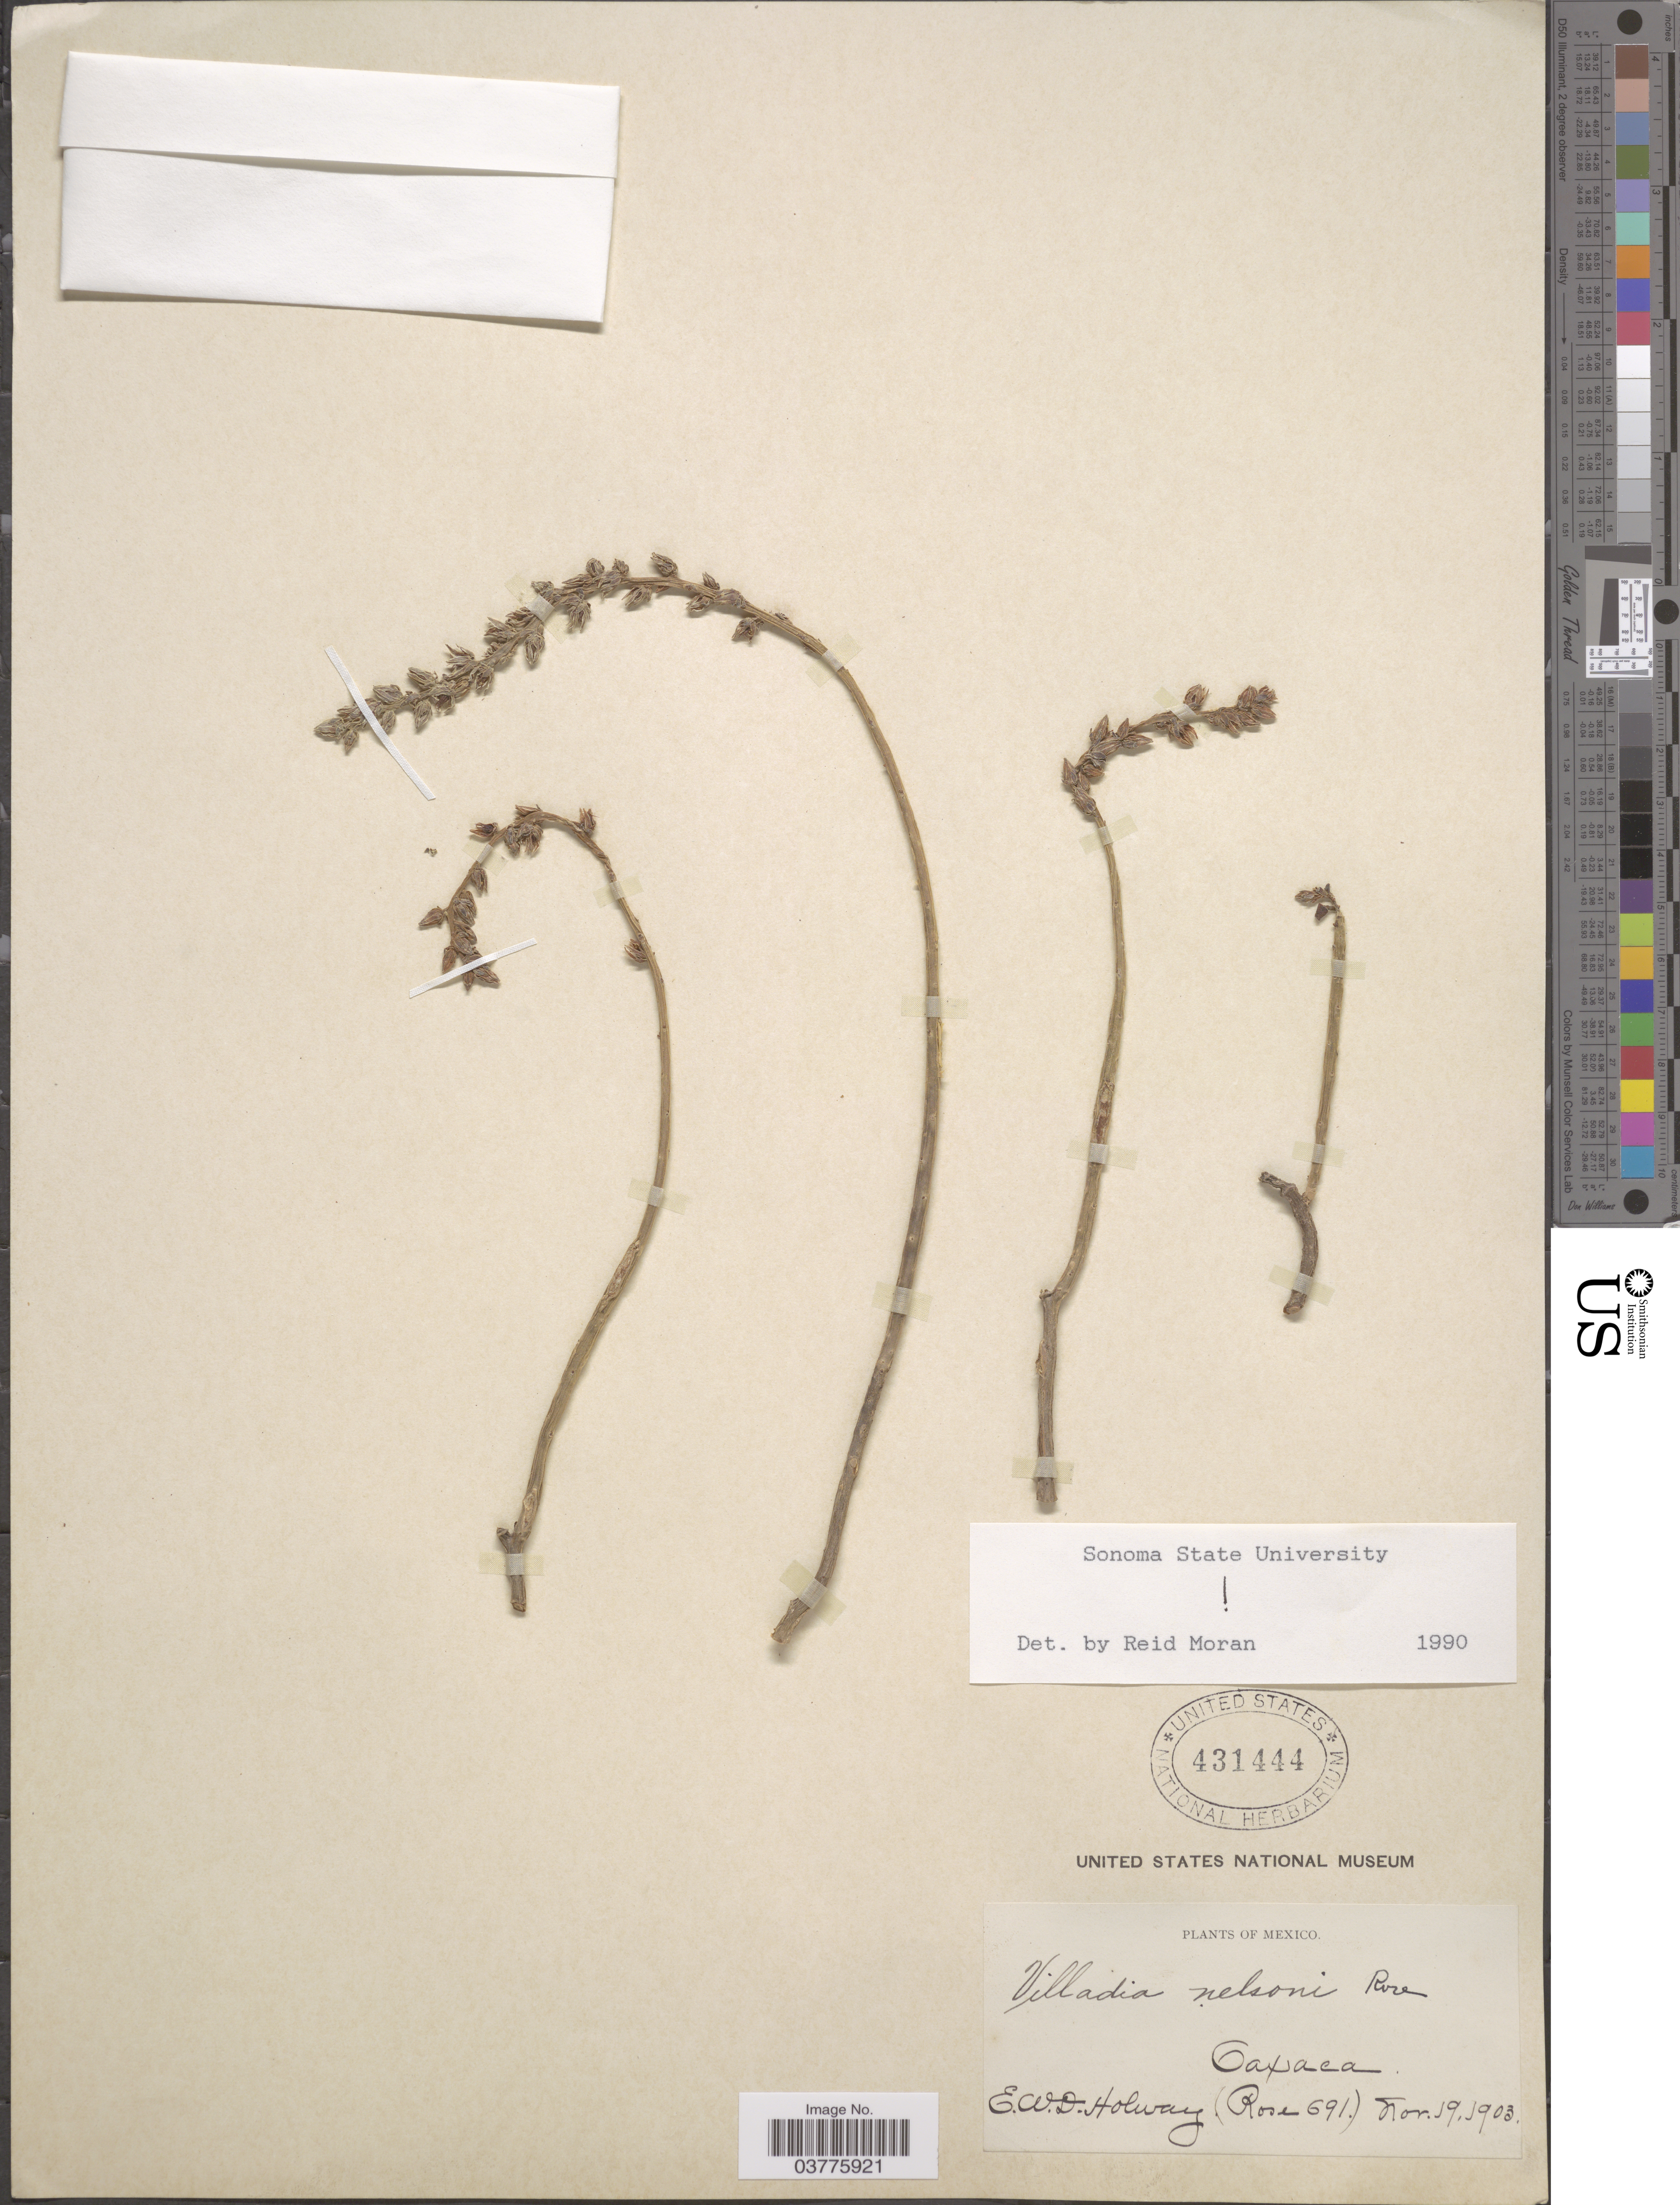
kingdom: Plantae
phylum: Tracheophyta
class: Magnoliopsida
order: Saxifragales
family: Crassulaceae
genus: Villadia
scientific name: Villadia nelsoni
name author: Rose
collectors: E. W. D. Holway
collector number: Rose691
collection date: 1903-11-19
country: Mexico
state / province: Oaxaca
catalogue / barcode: US 431444